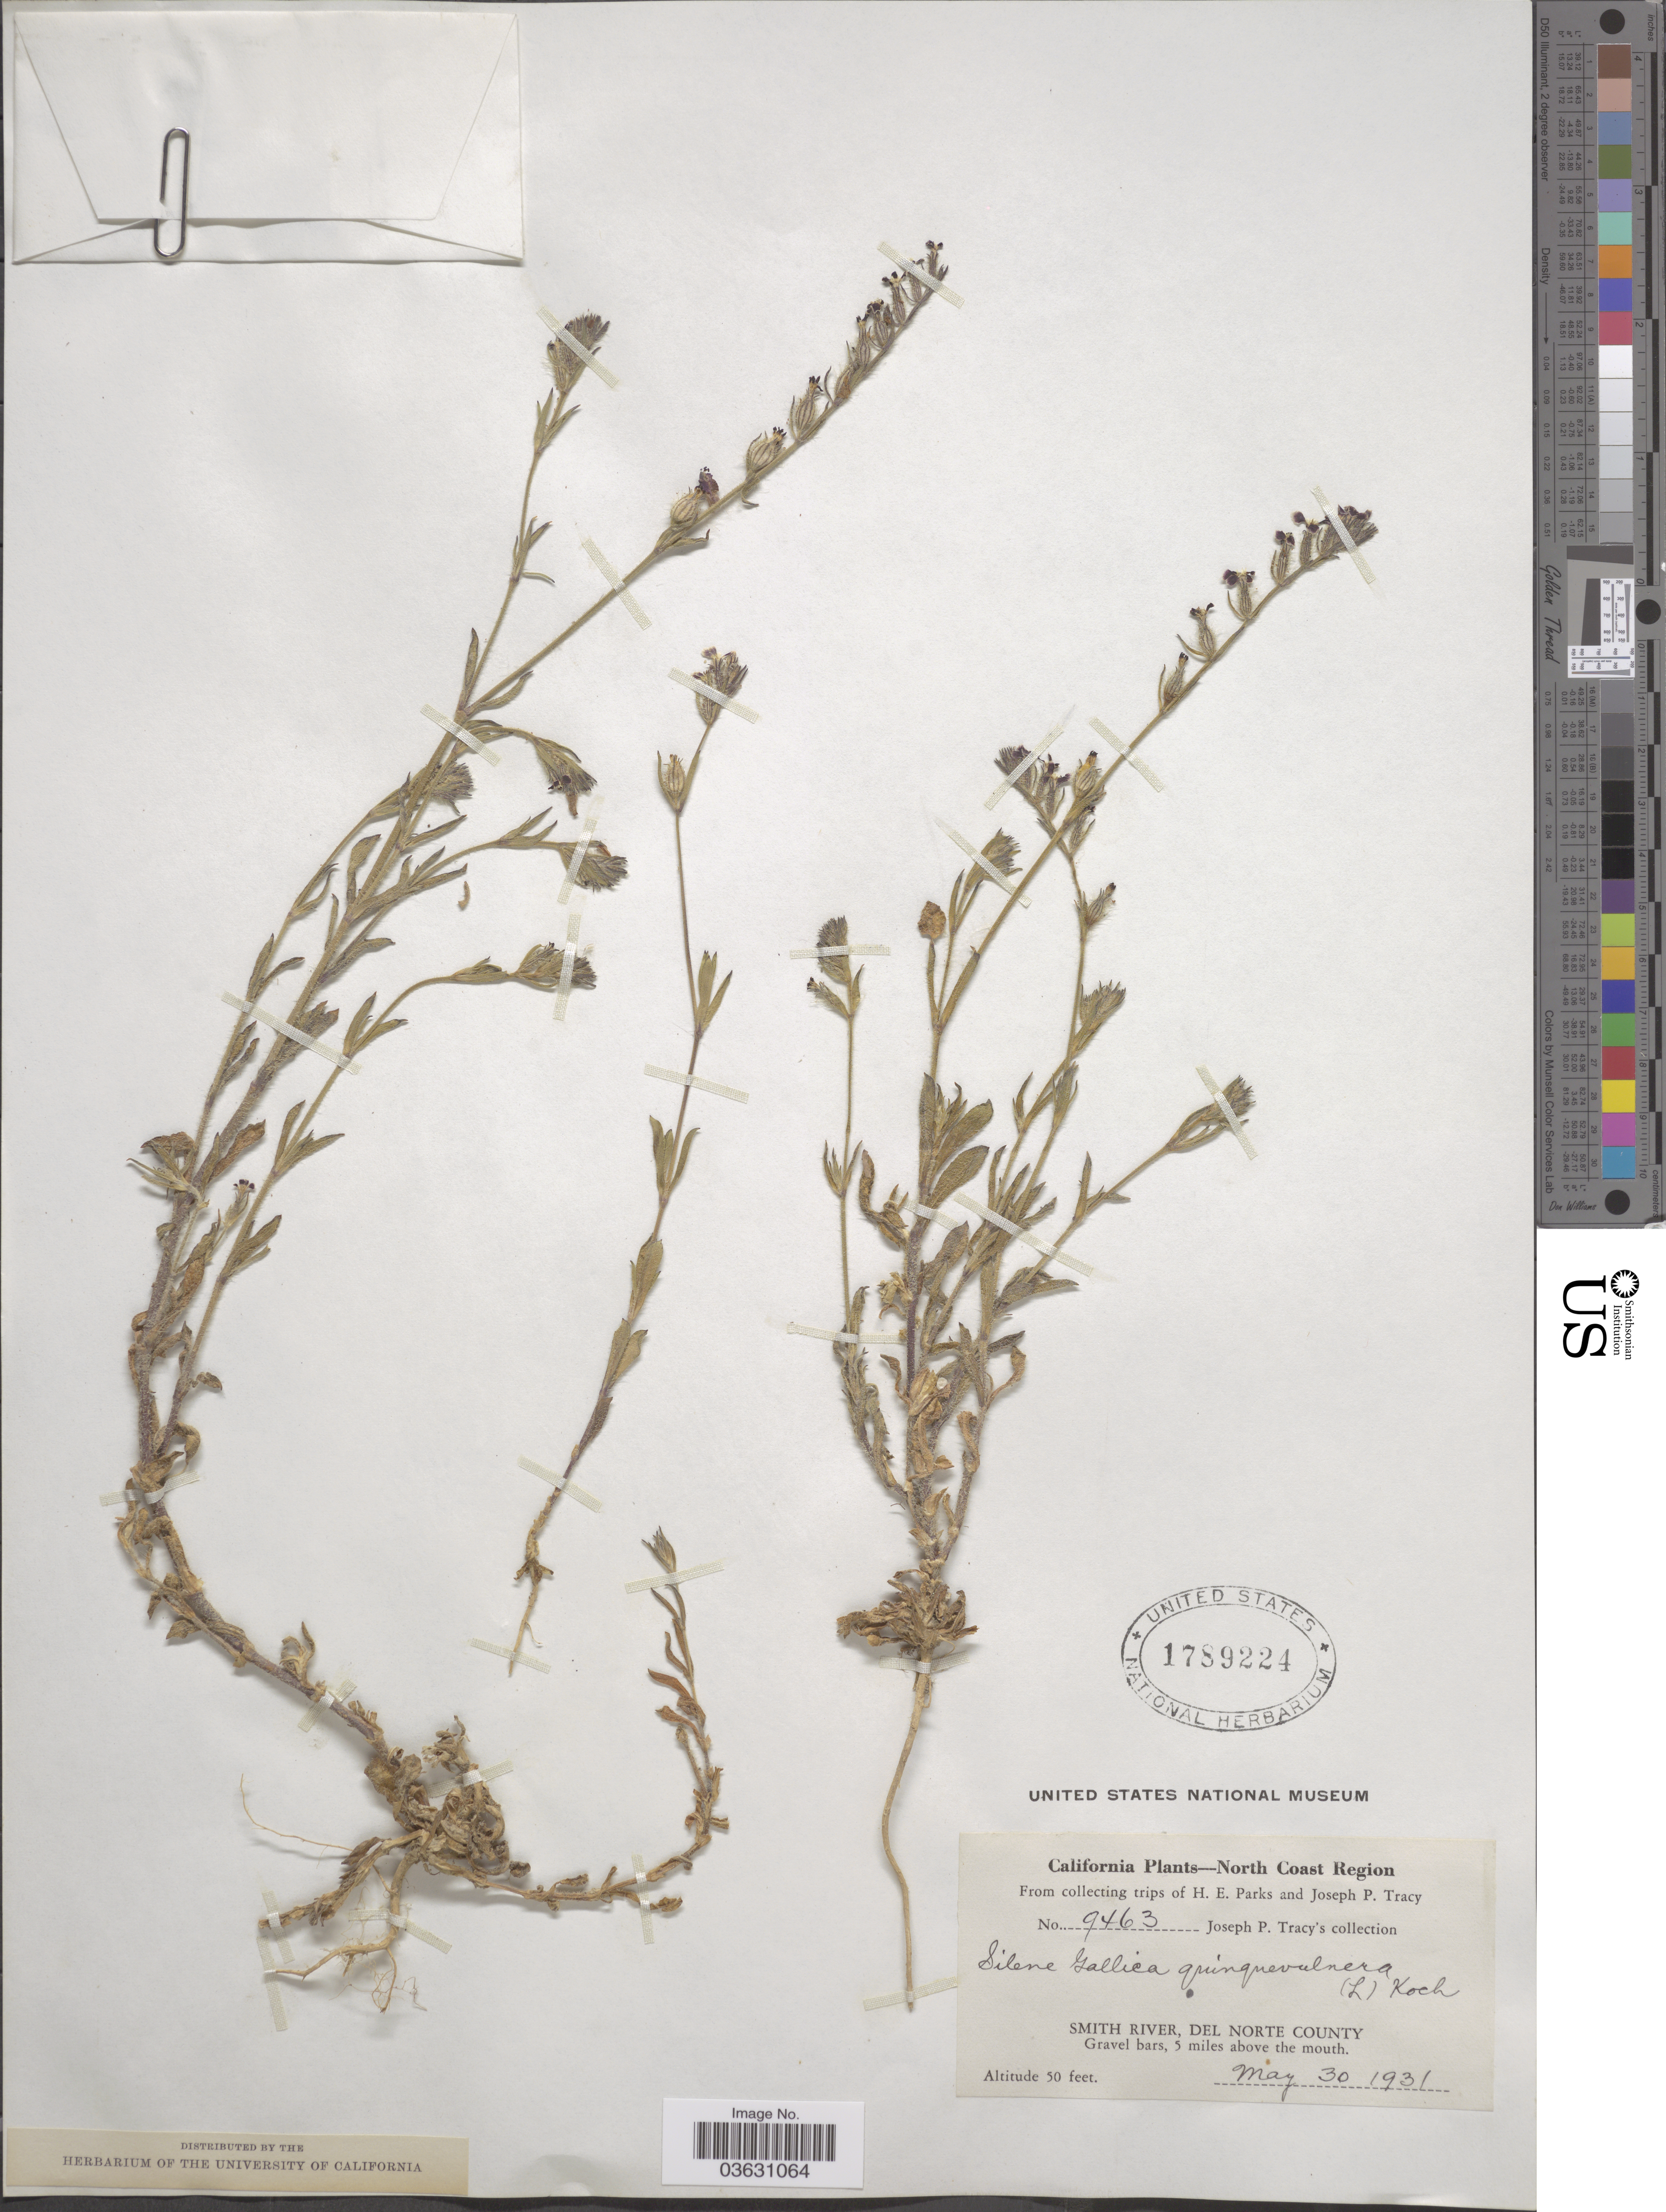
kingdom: Plantae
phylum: Tracheophyta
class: Magnoliopsida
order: Caryophyllales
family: Caryophyllaceae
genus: Silene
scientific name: Silene gallica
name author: L.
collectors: H. E. Parks & J. Tracy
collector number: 9463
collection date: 1931-05-30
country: United States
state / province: California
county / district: Del Norte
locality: North Coast Region. Smith River, Del Norte County. Gravel bars, 5 miles above the mouth.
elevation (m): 15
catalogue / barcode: US 1789224